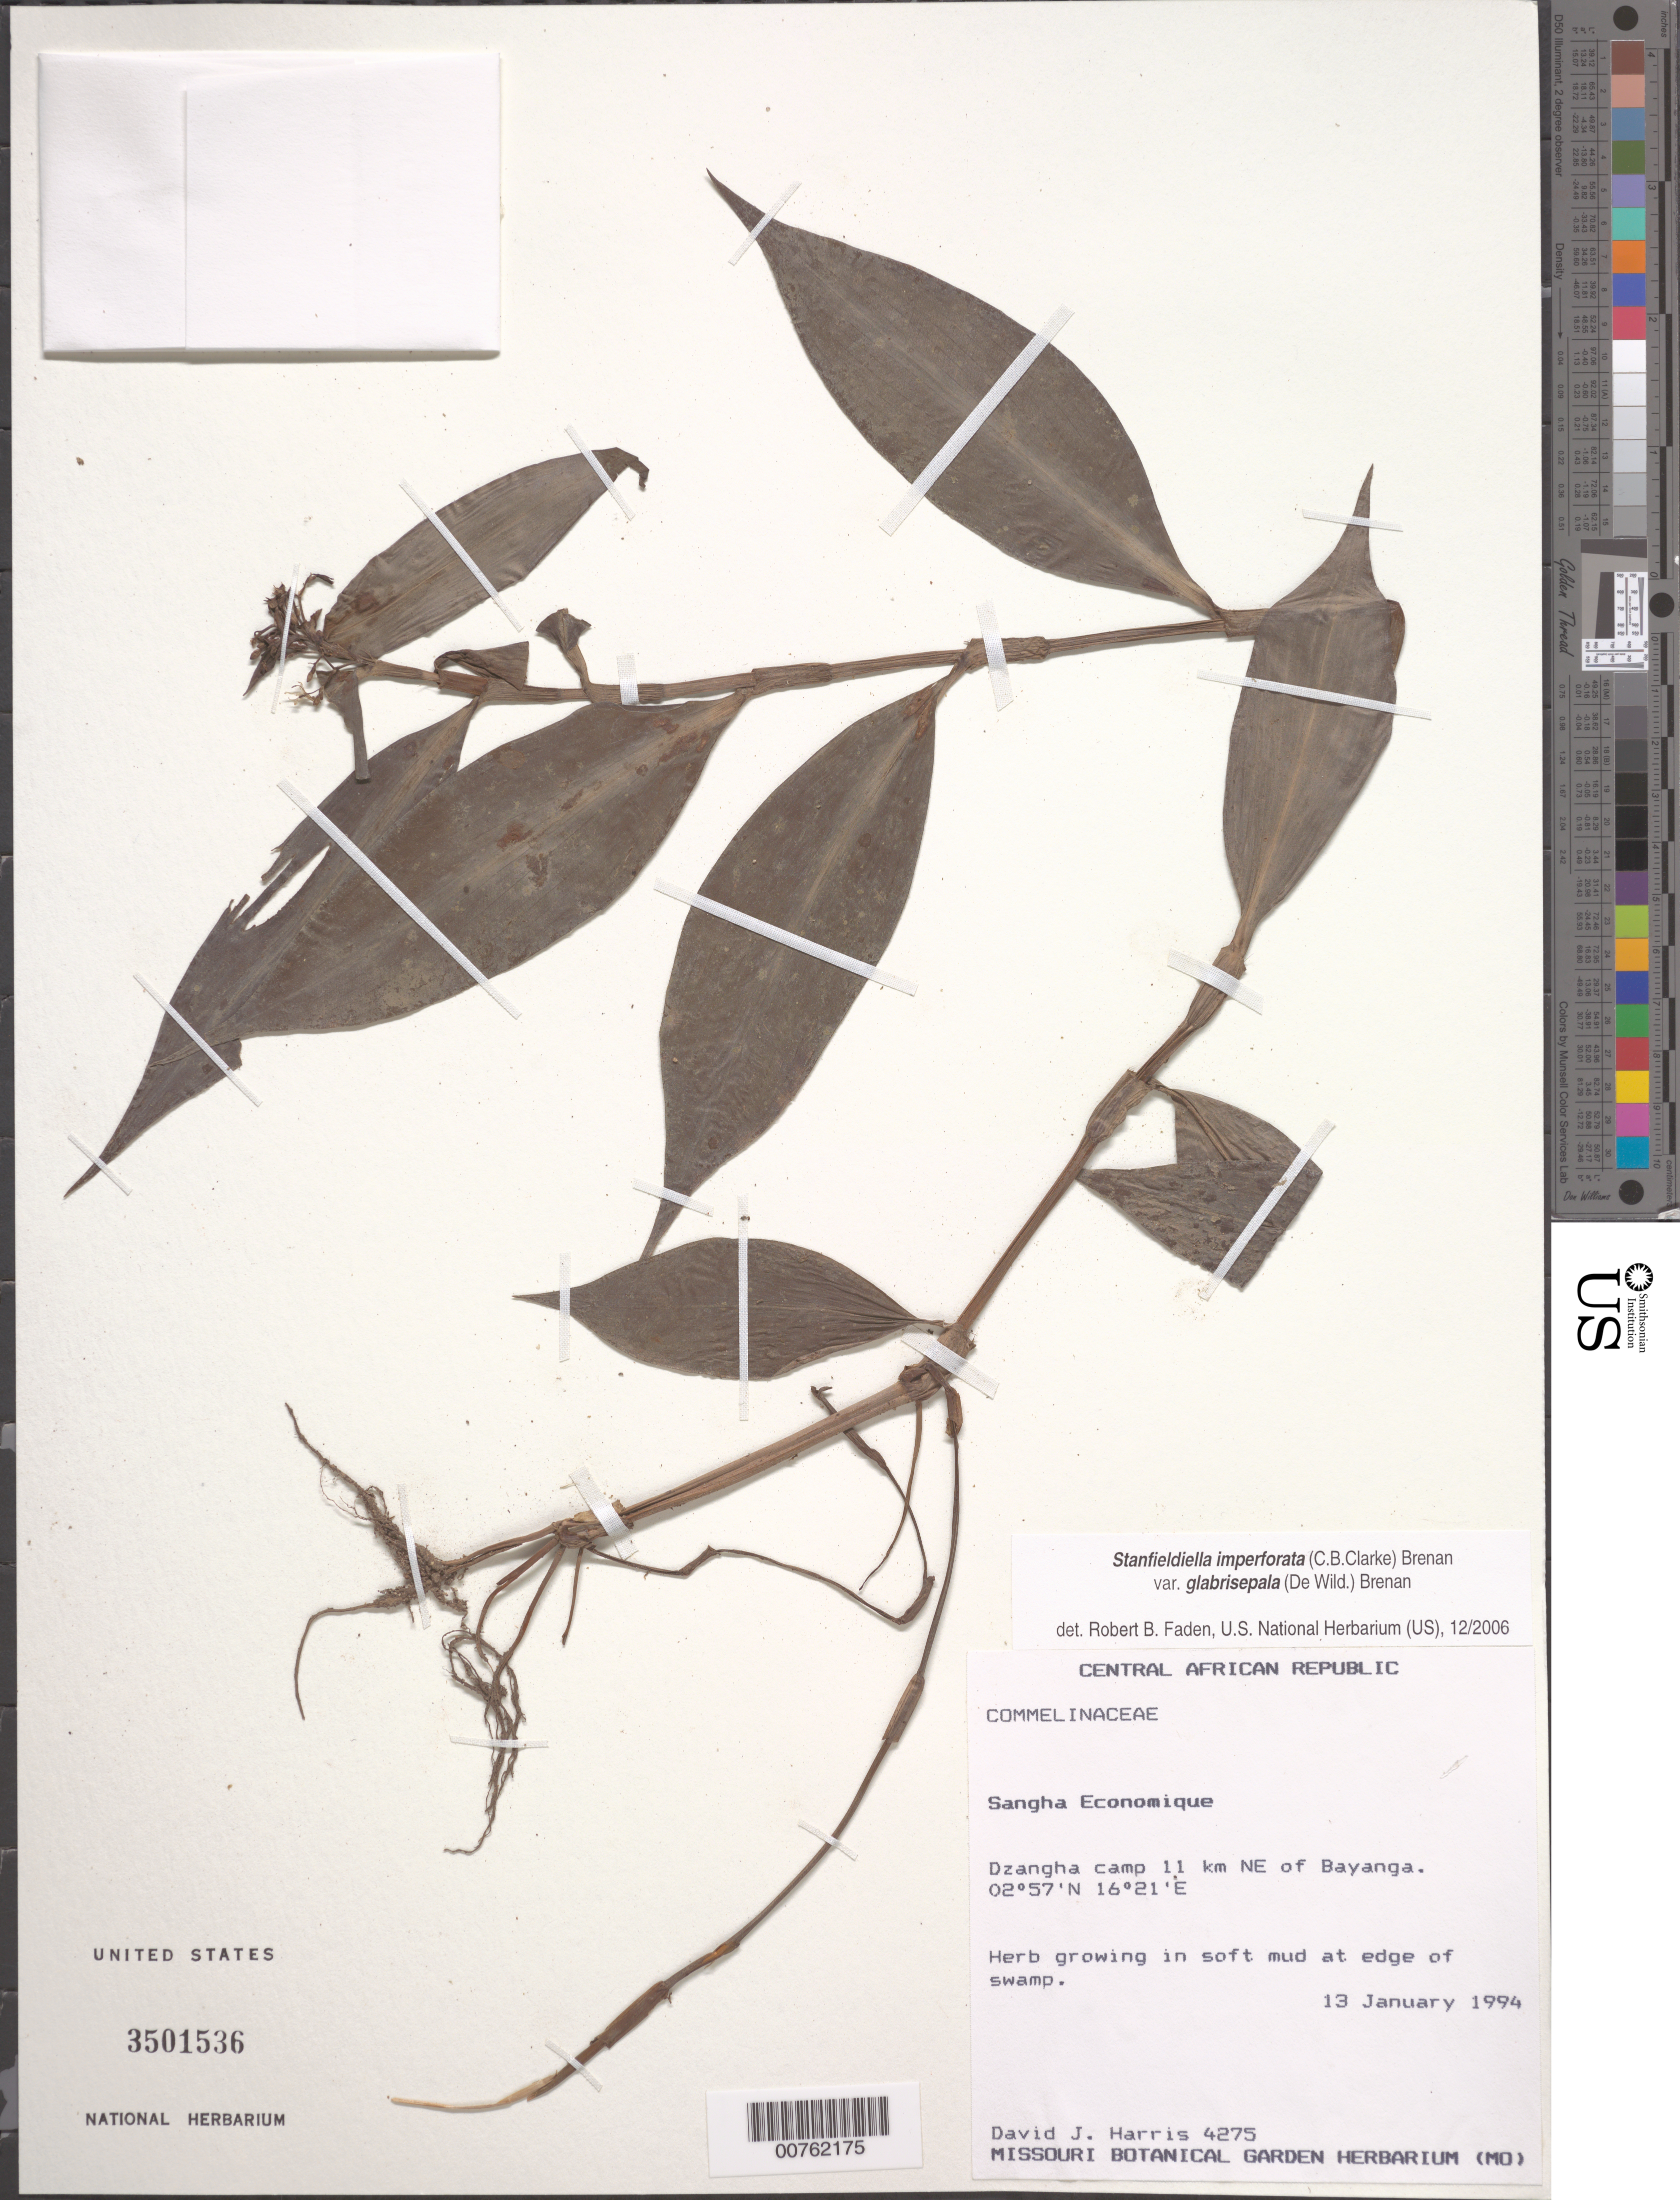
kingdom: Plantae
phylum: Tracheophyta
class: Liliopsida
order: Commelinales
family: Commelinaceae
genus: Stanfieldiella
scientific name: Stanfieldiella imperforata var. glabrisepala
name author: (De Wild.) Brenan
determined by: Faden, Robert B., (US), Smithsonian Institution - National Museum of Natural History (UNITED STATES)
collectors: D. J. Harris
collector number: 4275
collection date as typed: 13 Jan 1994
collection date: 1994-01-13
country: Central African Republic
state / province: Sangha-Mbaere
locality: Dzangha camp 11 km NE of Bayanga.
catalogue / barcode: US 3501536